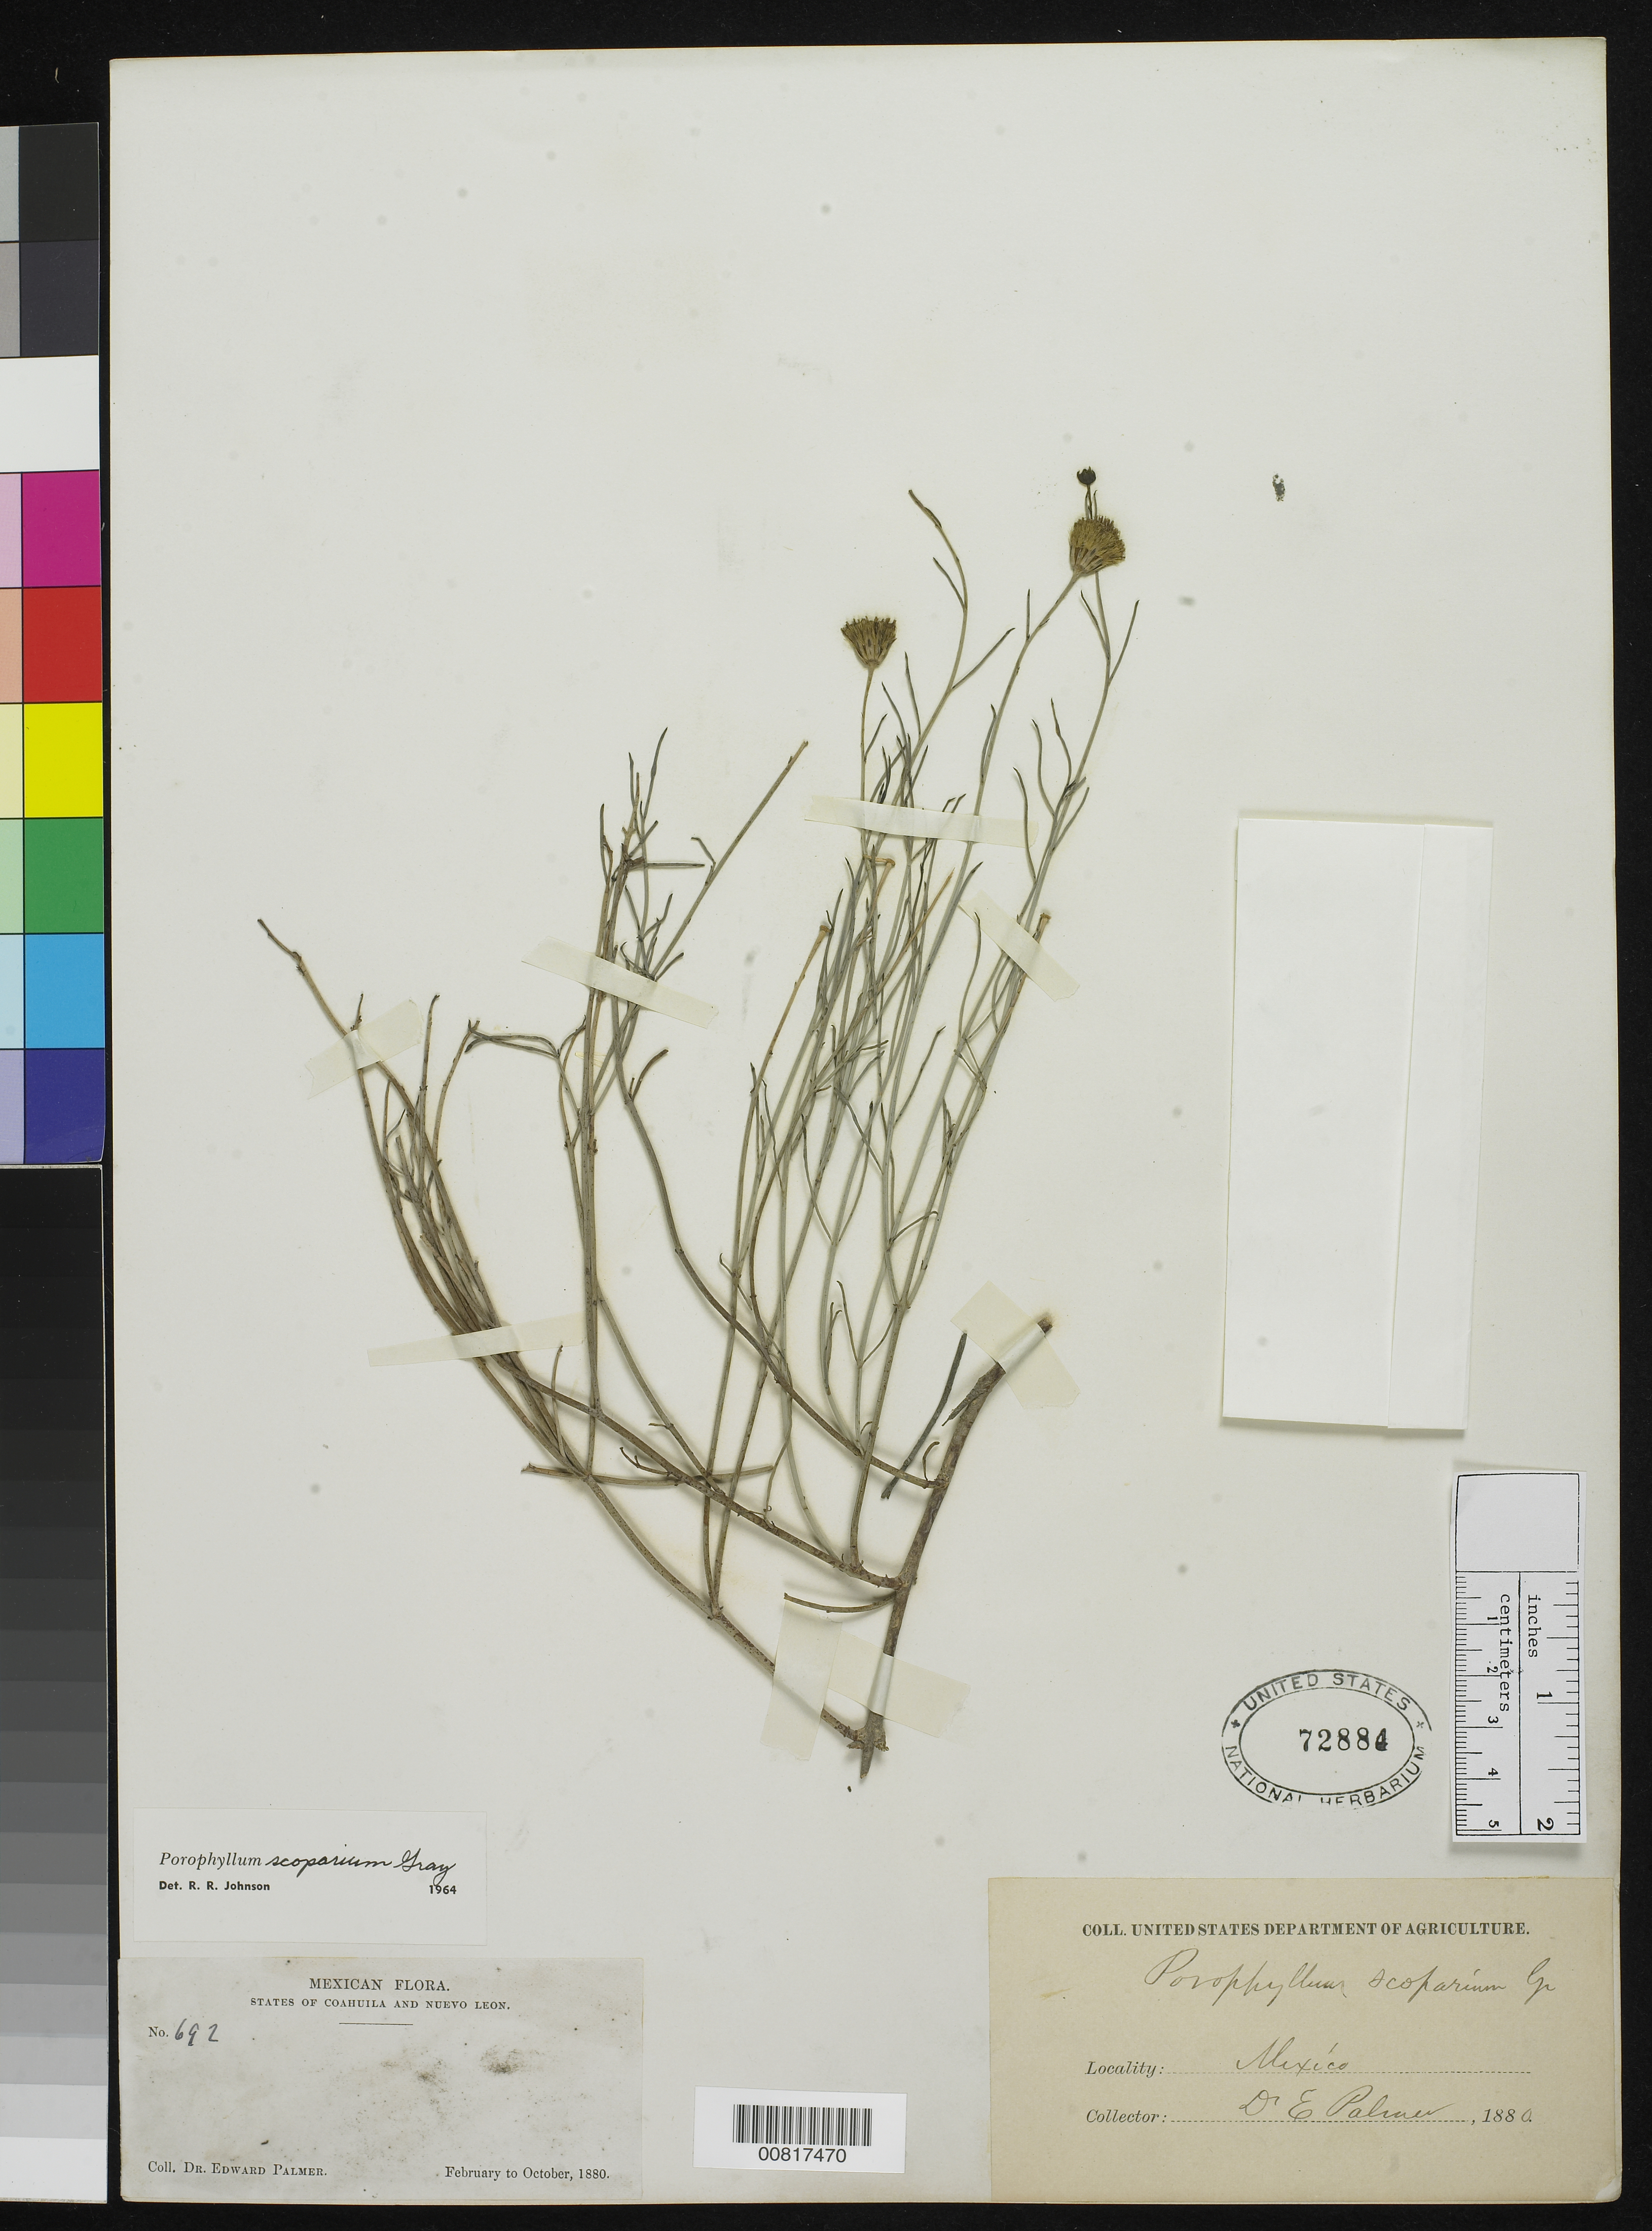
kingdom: Plantae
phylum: Tracheophyta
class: Magnoliopsida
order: Asterales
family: Asteraceae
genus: Porophyllum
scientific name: Porophyllum scoparium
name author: A. Gray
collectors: E. Palmer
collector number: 692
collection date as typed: Feb 1880 to -- Oct 1880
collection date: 1880-02/1880-10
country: Mexico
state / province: Coahuila / Nuevo León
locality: States of Coahuila and Nuevo León.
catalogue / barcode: US 72884